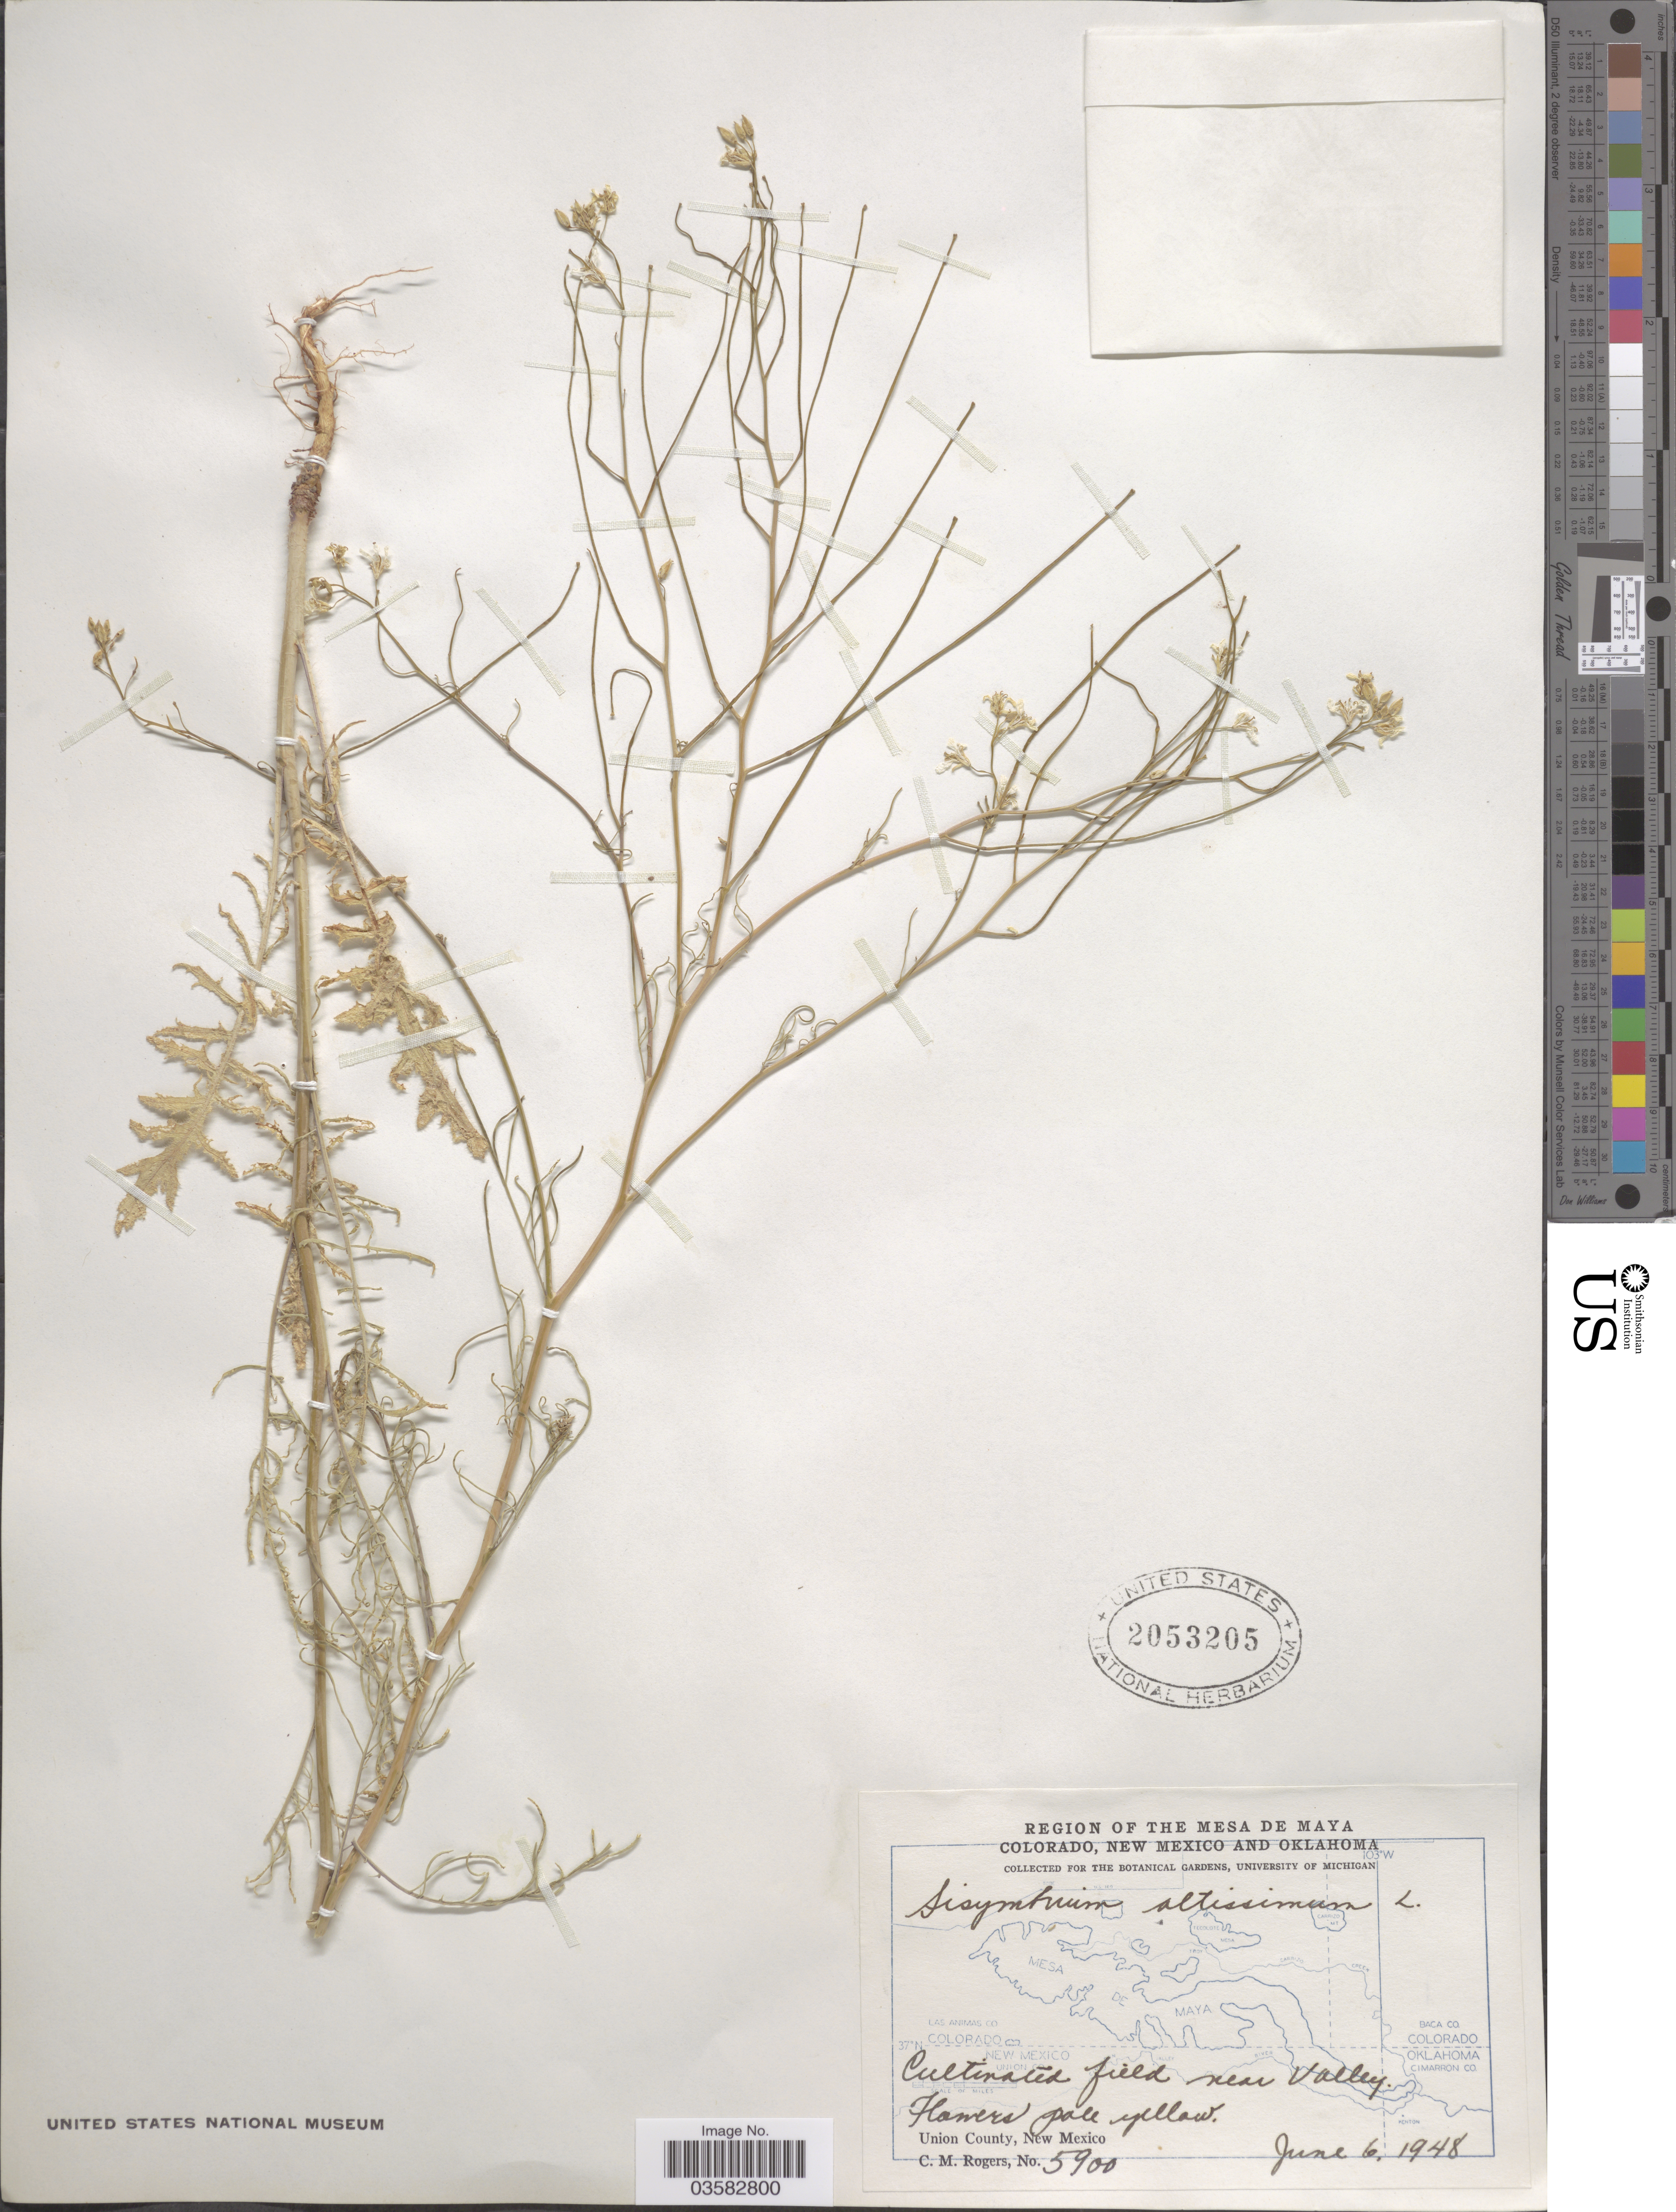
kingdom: Plantae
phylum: Tracheophyta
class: Magnoliopsida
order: Brassicales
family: Brassicaceae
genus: Sisymbrium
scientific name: Sisymbrium altissimum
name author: L.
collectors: C. M. Rogers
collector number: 5900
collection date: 1948-06-06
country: United States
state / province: New Mexico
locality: Region of the Mesa de Maya. Cultivated field near Valley. Union County.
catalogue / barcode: US 2053205